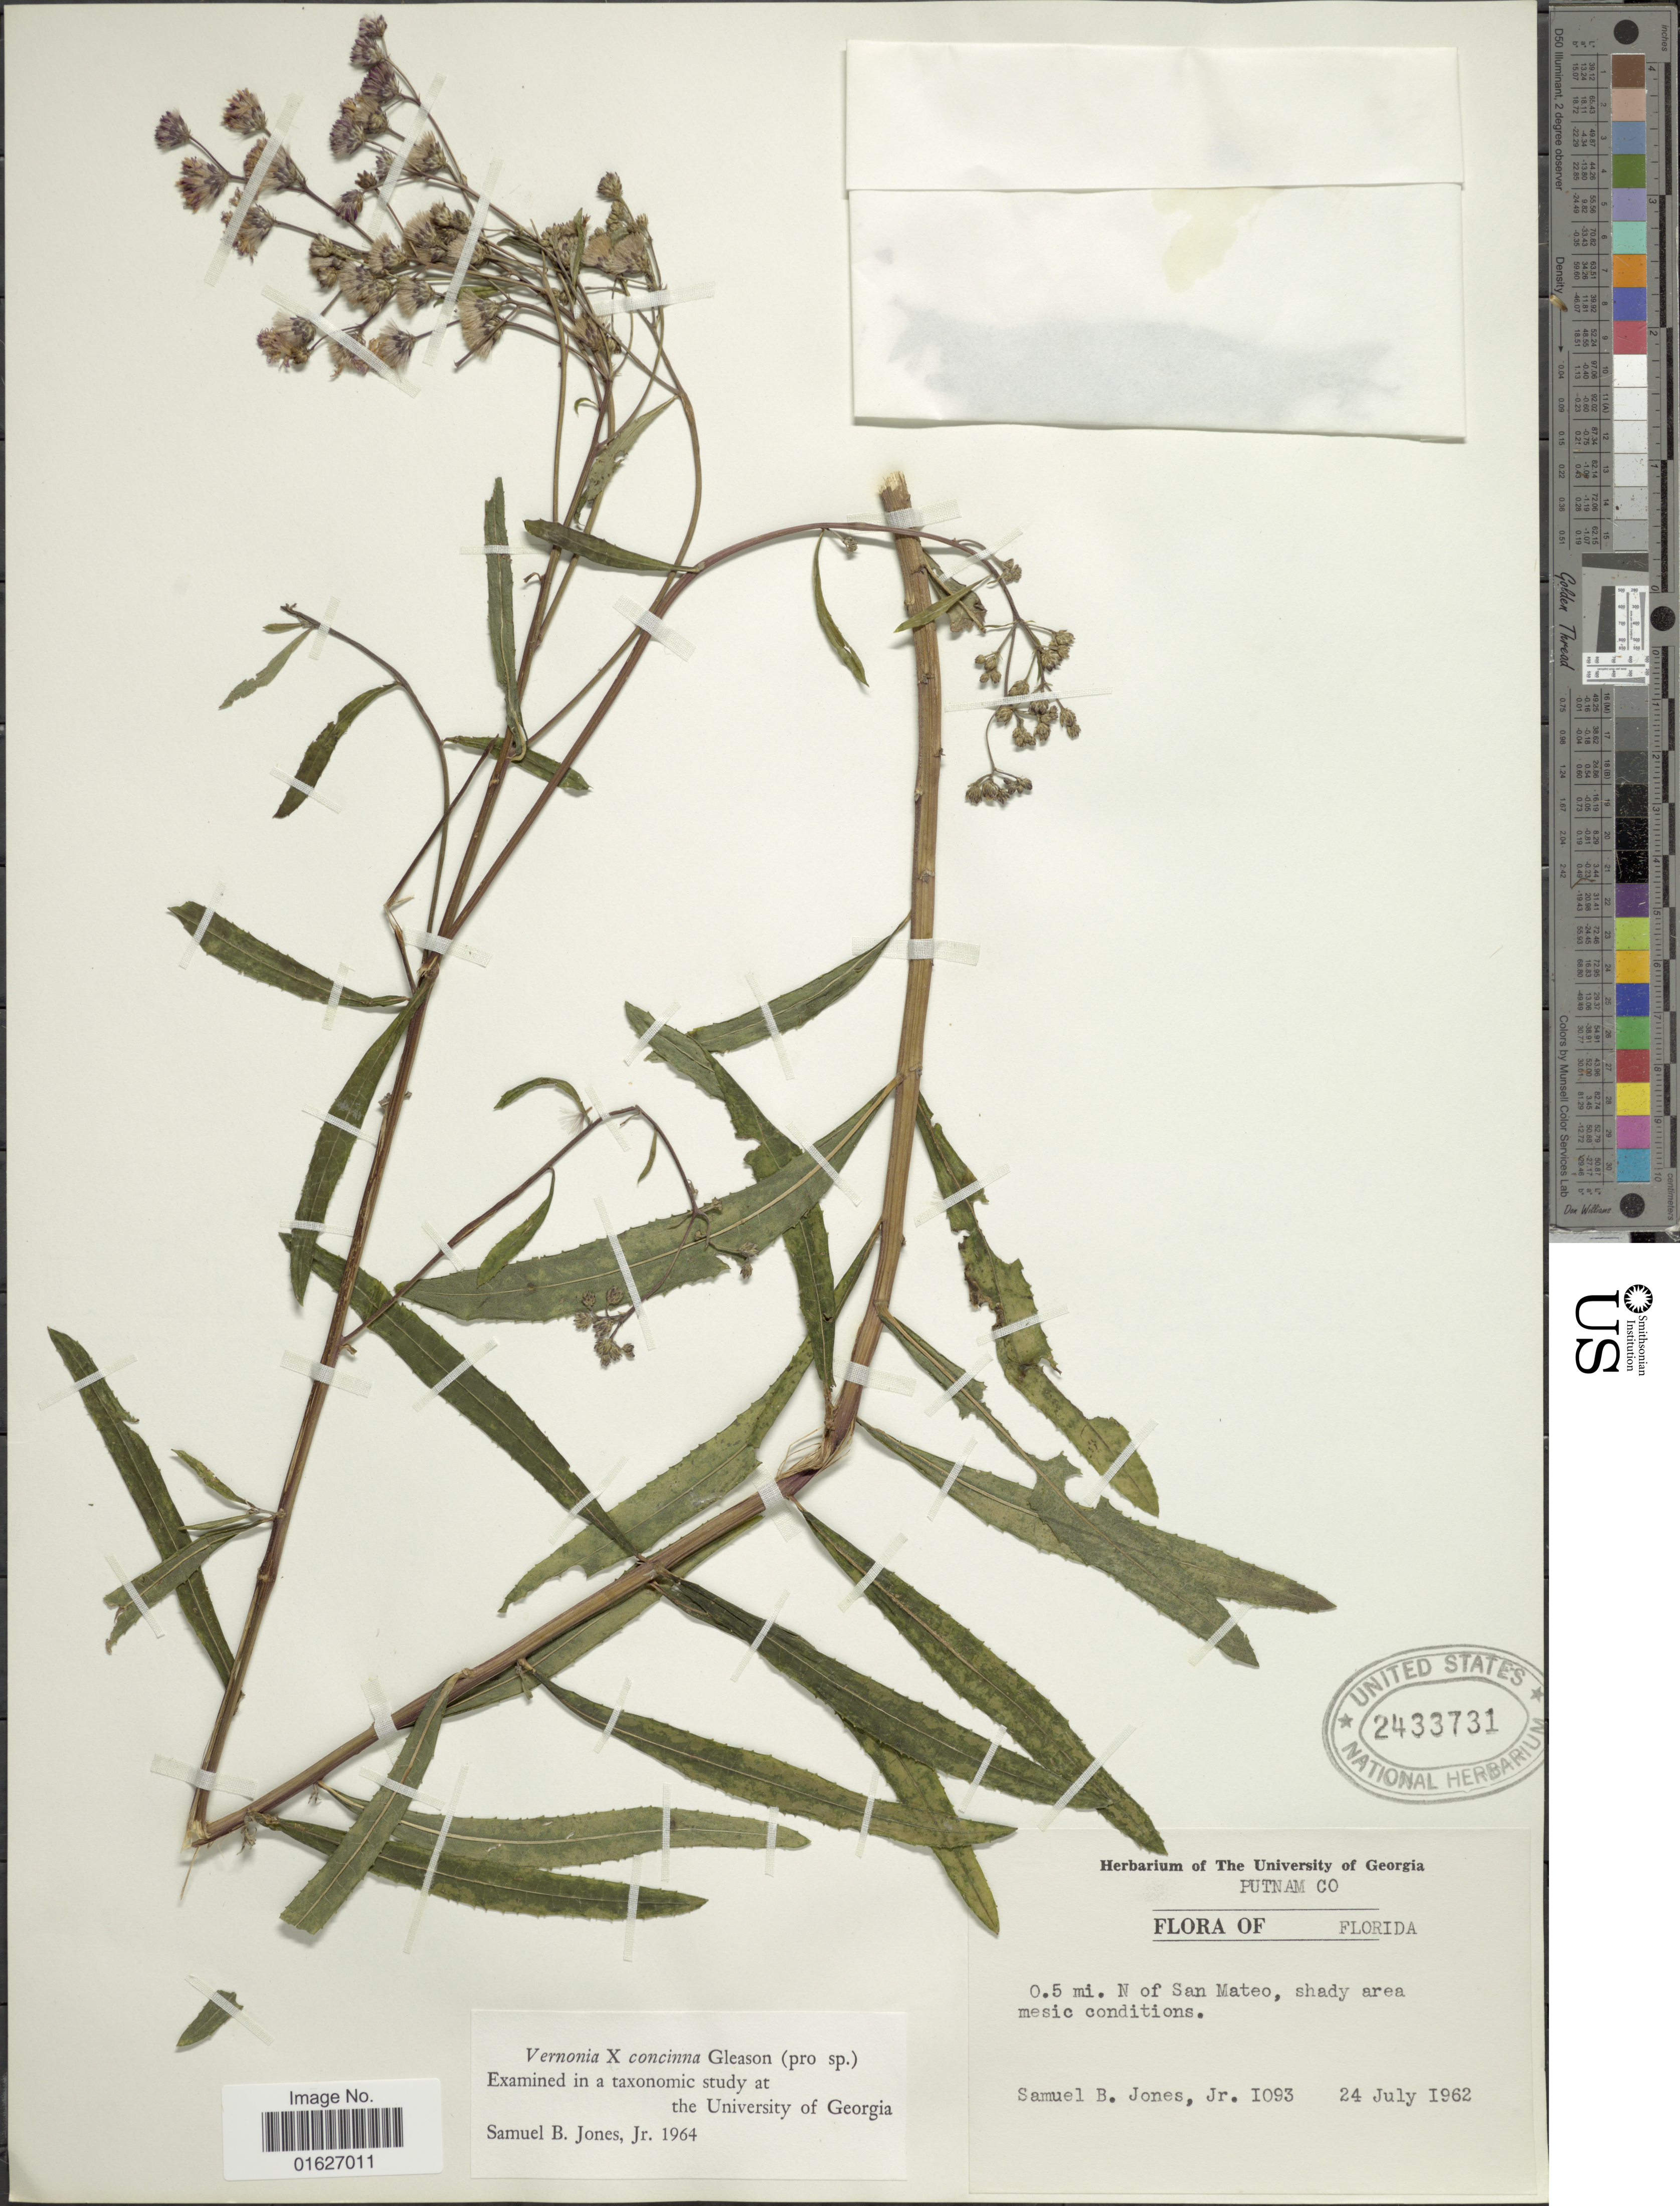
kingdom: Plantae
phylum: Tracheophyta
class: Magnoliopsida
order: Asterales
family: Asteraceae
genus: Vernonia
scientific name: Vernonia concinna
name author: Gleason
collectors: S. B. Jones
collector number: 1093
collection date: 1962-07-24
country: United States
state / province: Florida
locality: Putnam Co., 0.5 mi. N of San Mateo.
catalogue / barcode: US 2433731